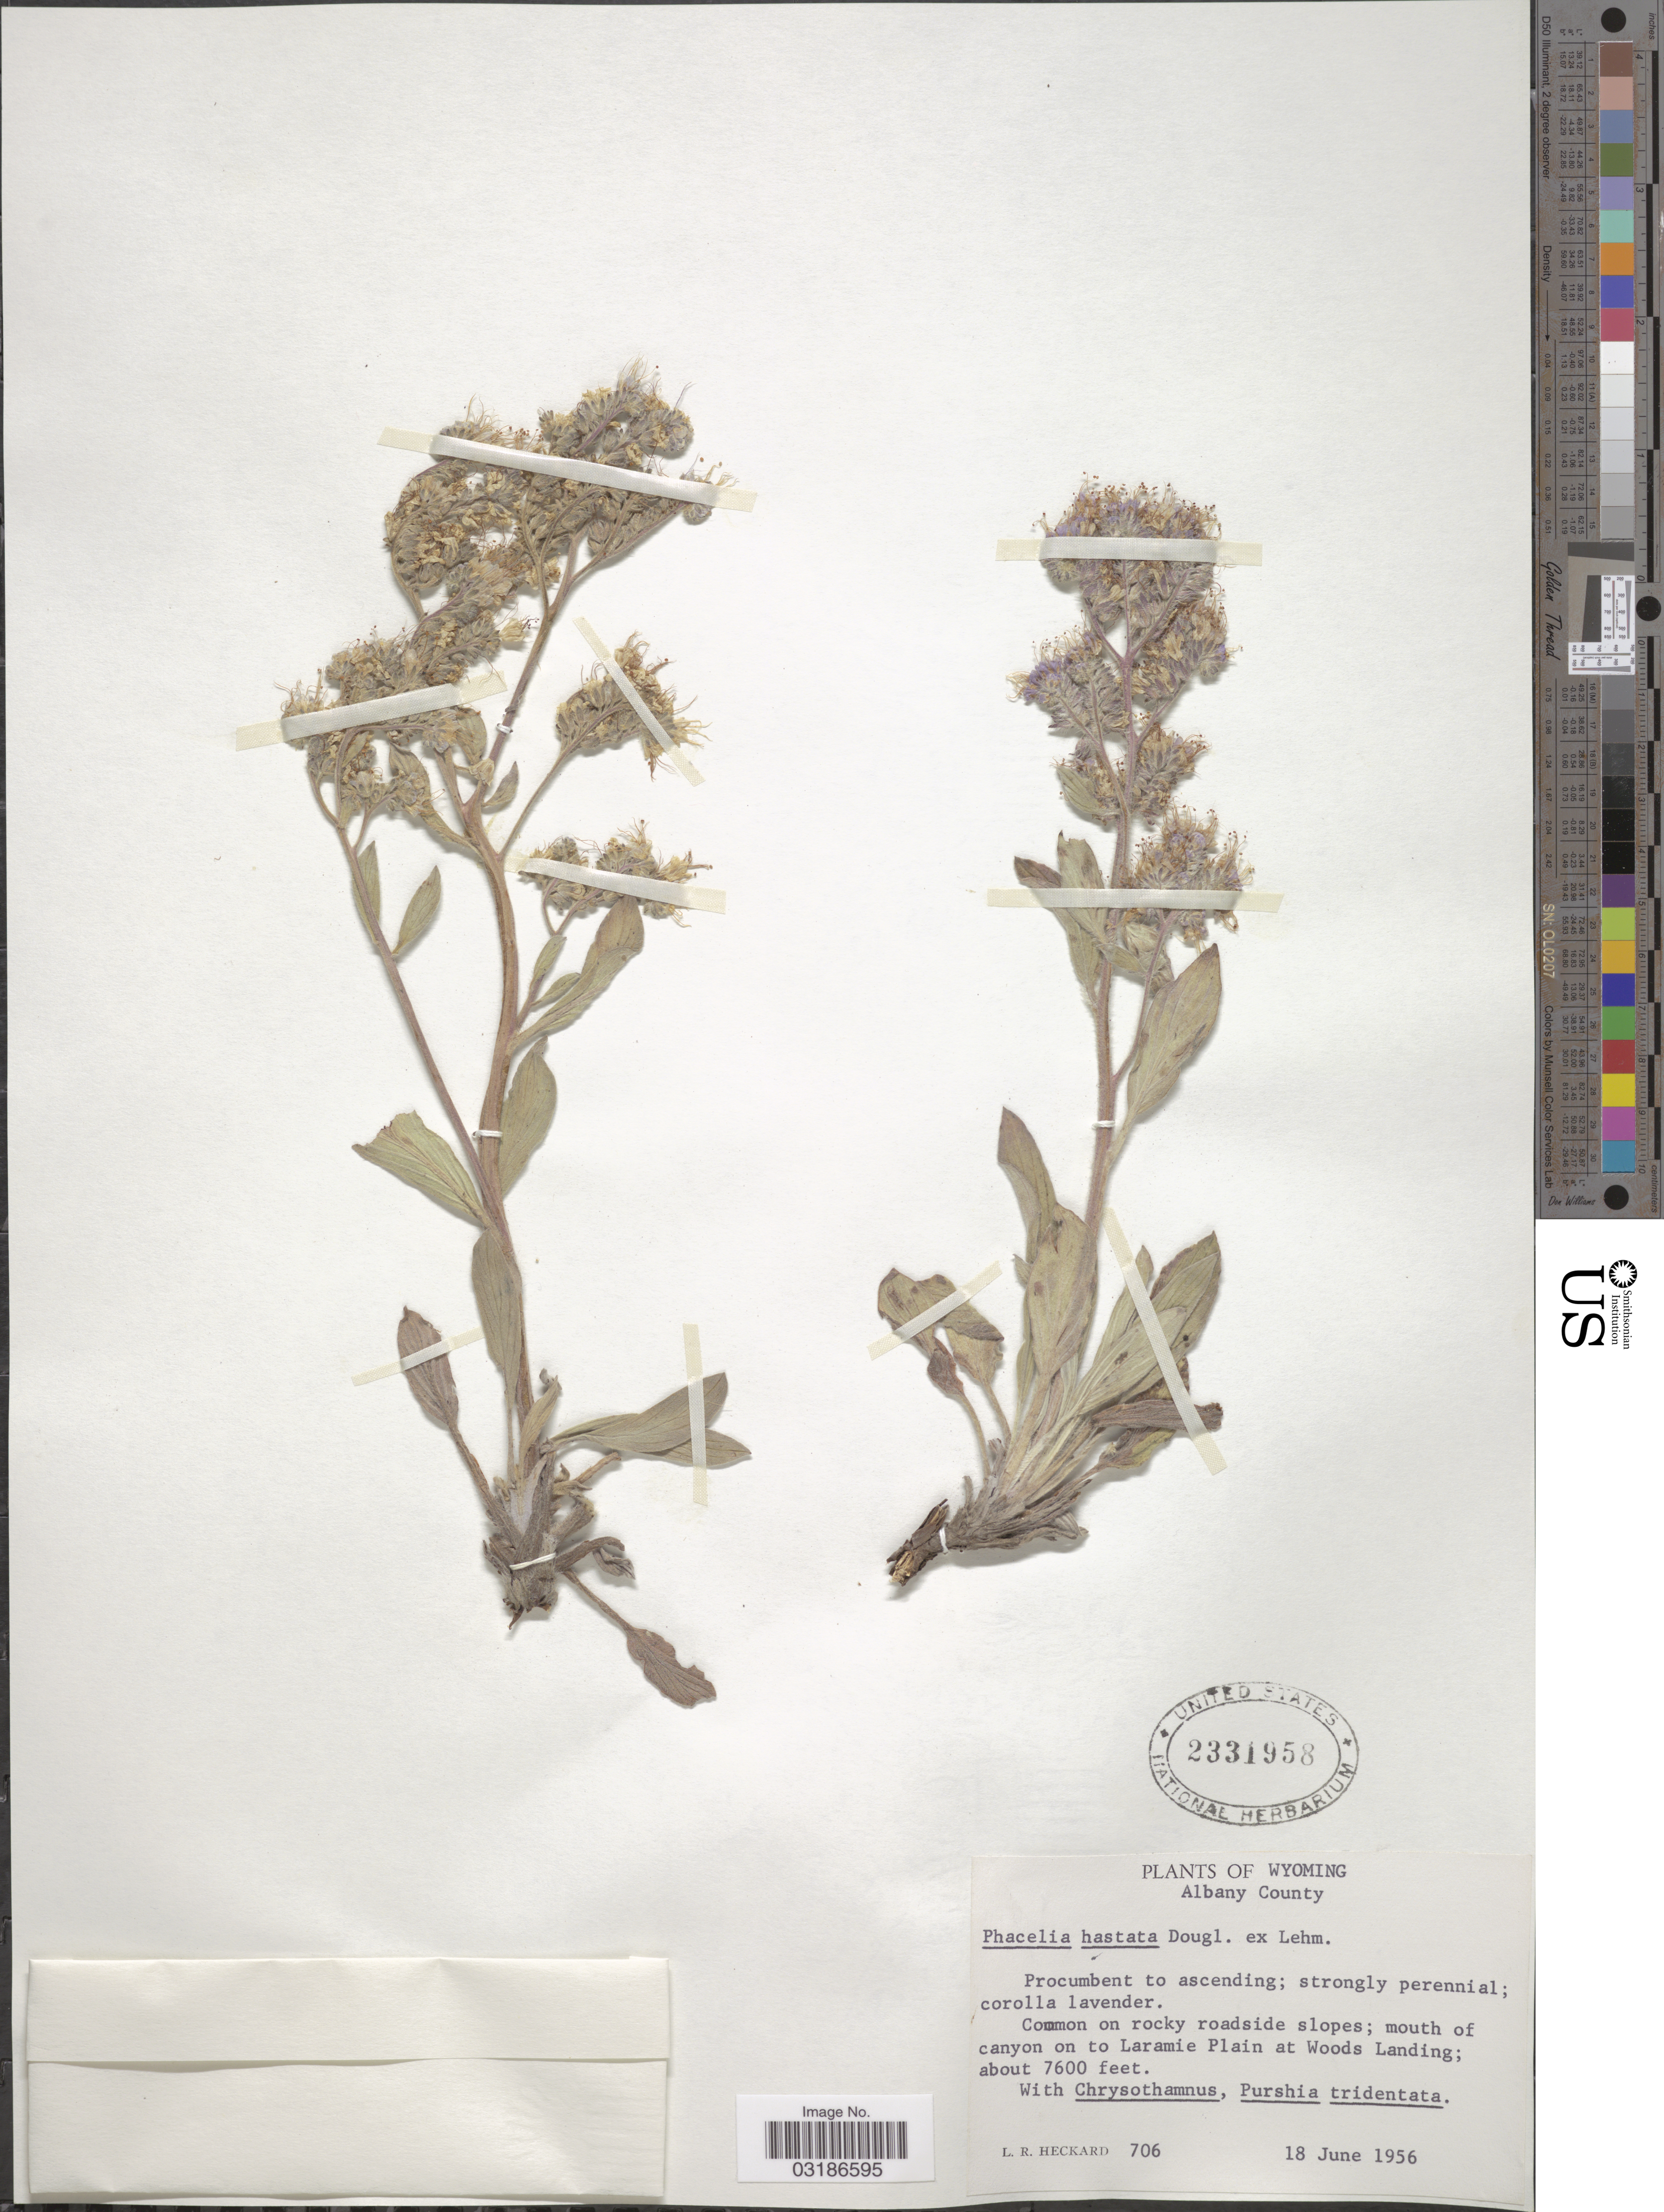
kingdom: Plantae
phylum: Tracheophyta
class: Magnoliopsida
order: Boraginales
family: Hydrophyllaceae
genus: Phacelia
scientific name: Phacelia hastata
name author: Douglas ex Lehm.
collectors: L. R. Heckard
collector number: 706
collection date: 1956-06-18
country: United States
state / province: Wyoming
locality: Albany County, Common on rocky roadside slopes; mouth of canyon on to Laramie Plain at Woods Landing.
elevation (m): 2316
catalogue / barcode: US 2331958